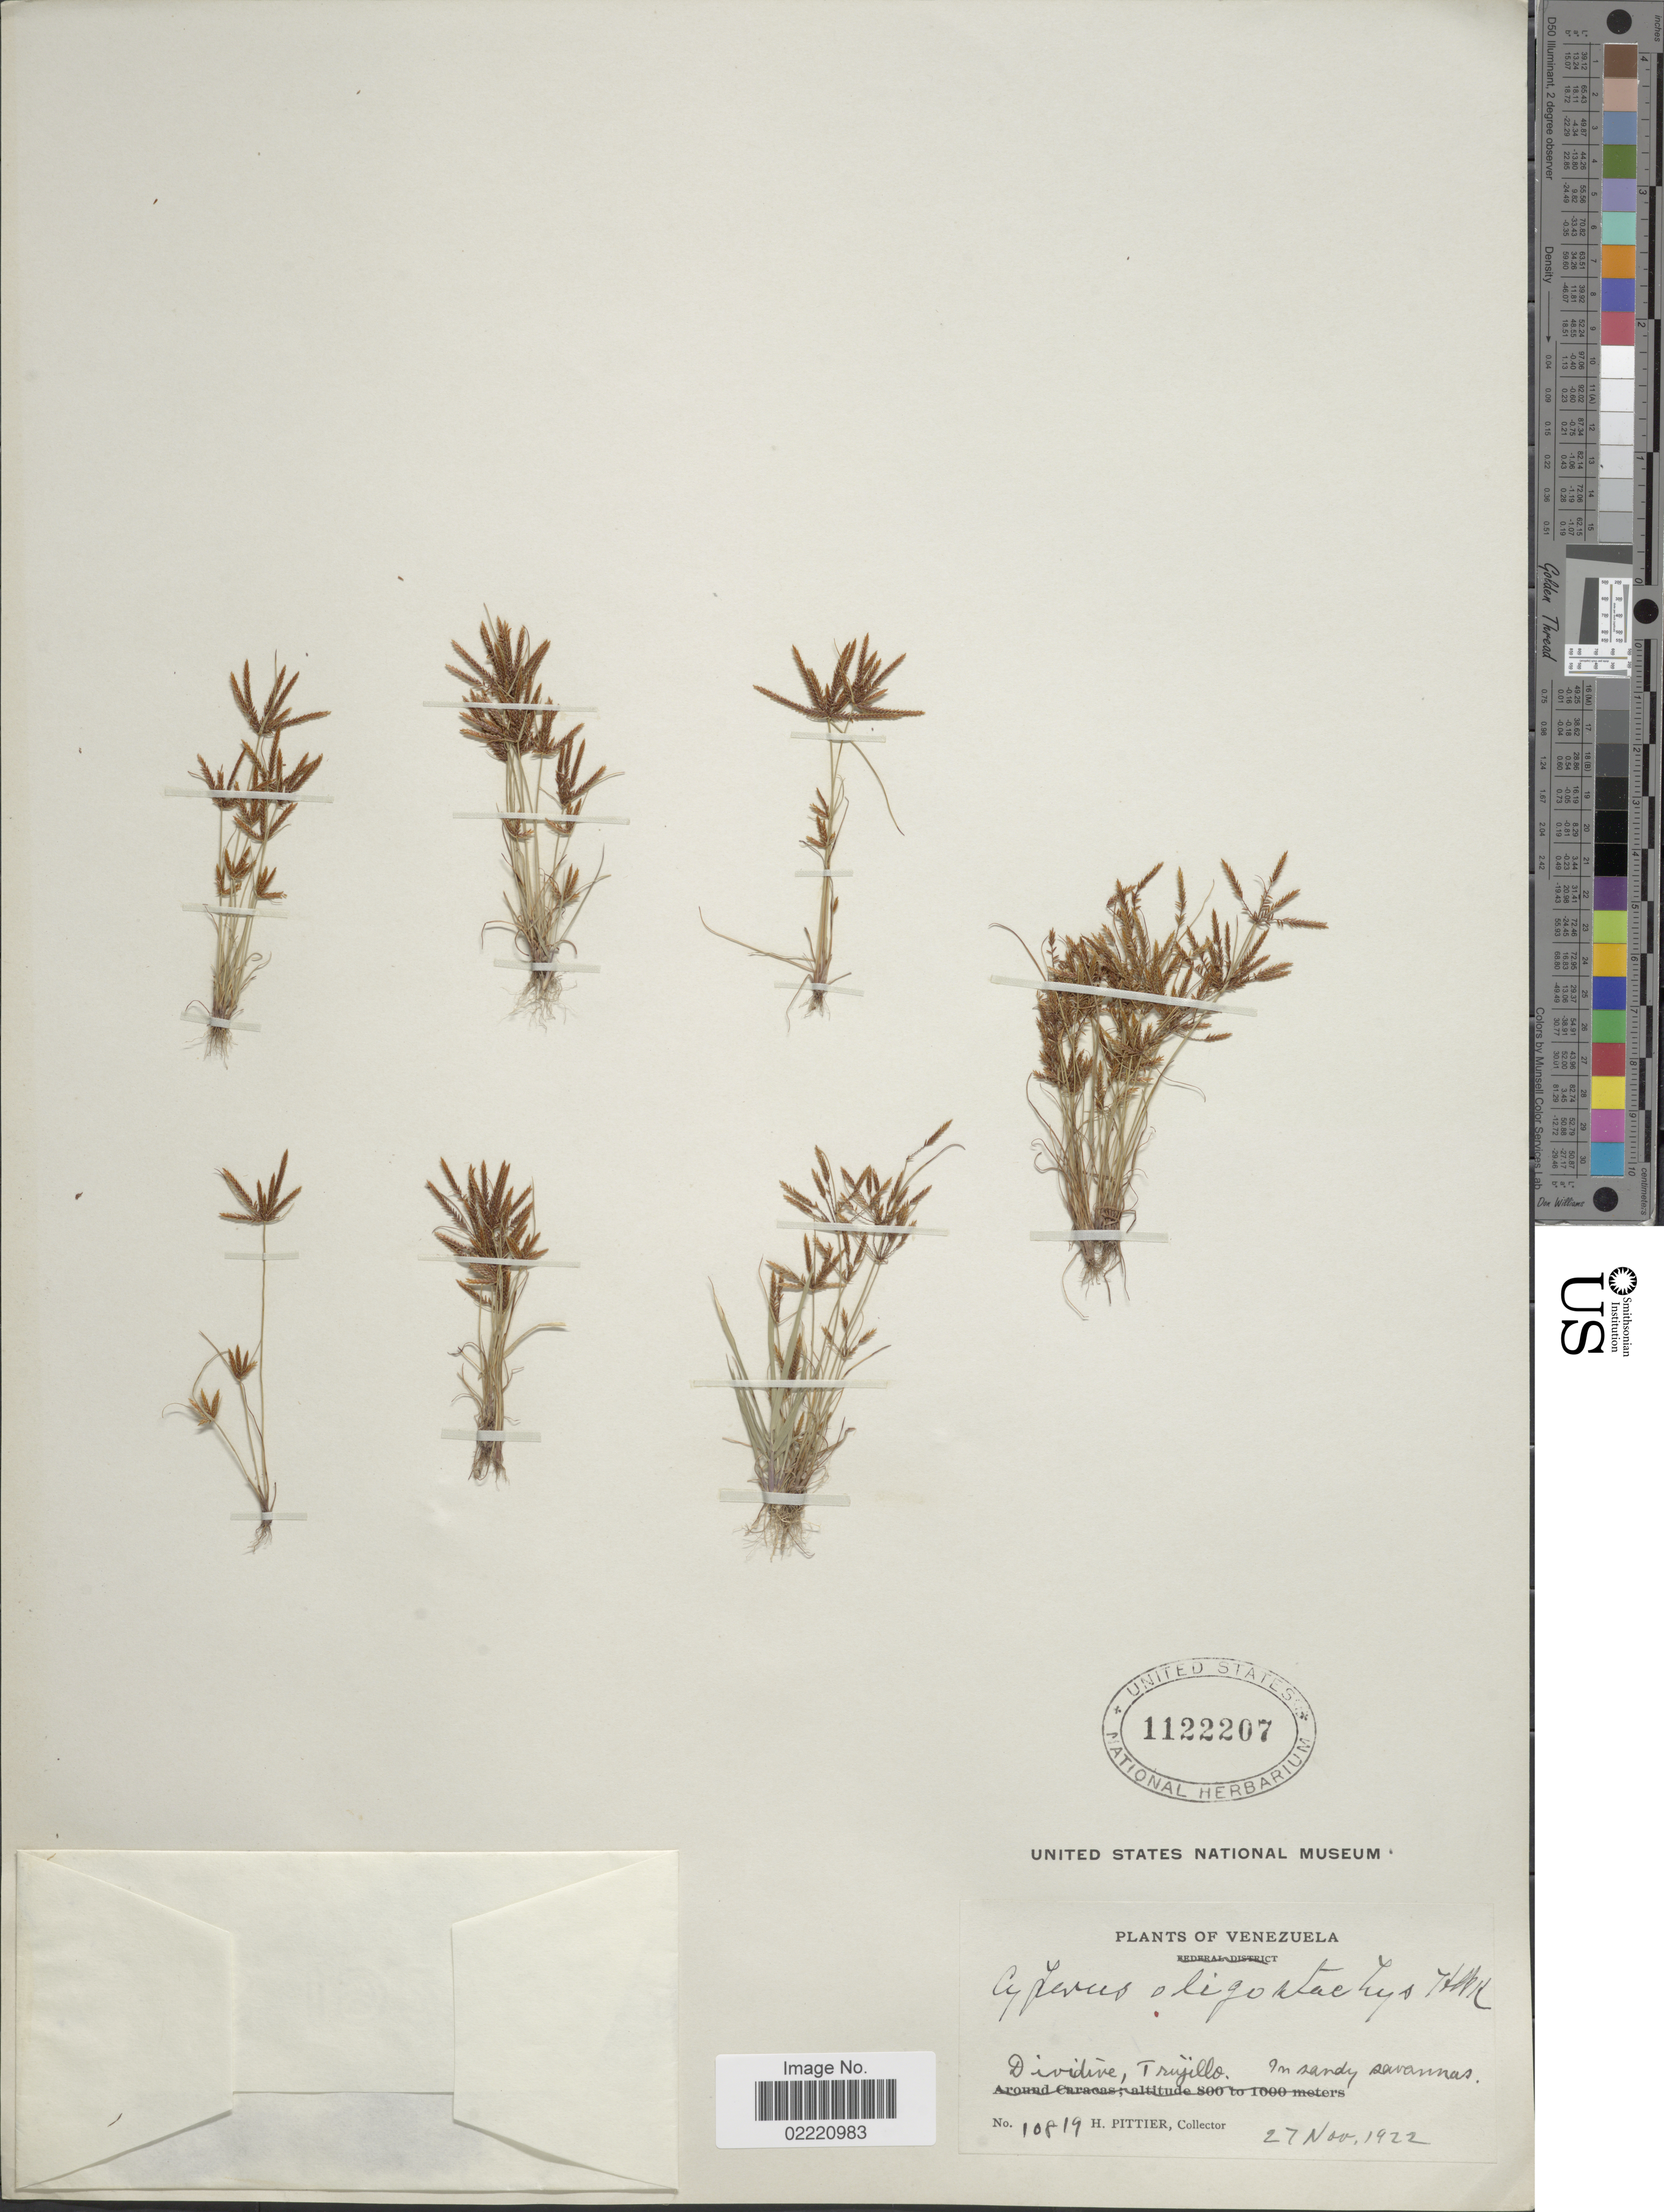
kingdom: Plantae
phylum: Tracheophyta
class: Liliopsida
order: Poales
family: Cyperaceae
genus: Cyperus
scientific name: Cyperus amabilis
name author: Vahl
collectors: H. F. Pittier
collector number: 10819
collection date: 1922-11-27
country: Venezuela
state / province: Trujillo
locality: Dividive, in sandy savannas.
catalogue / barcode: US 1122207